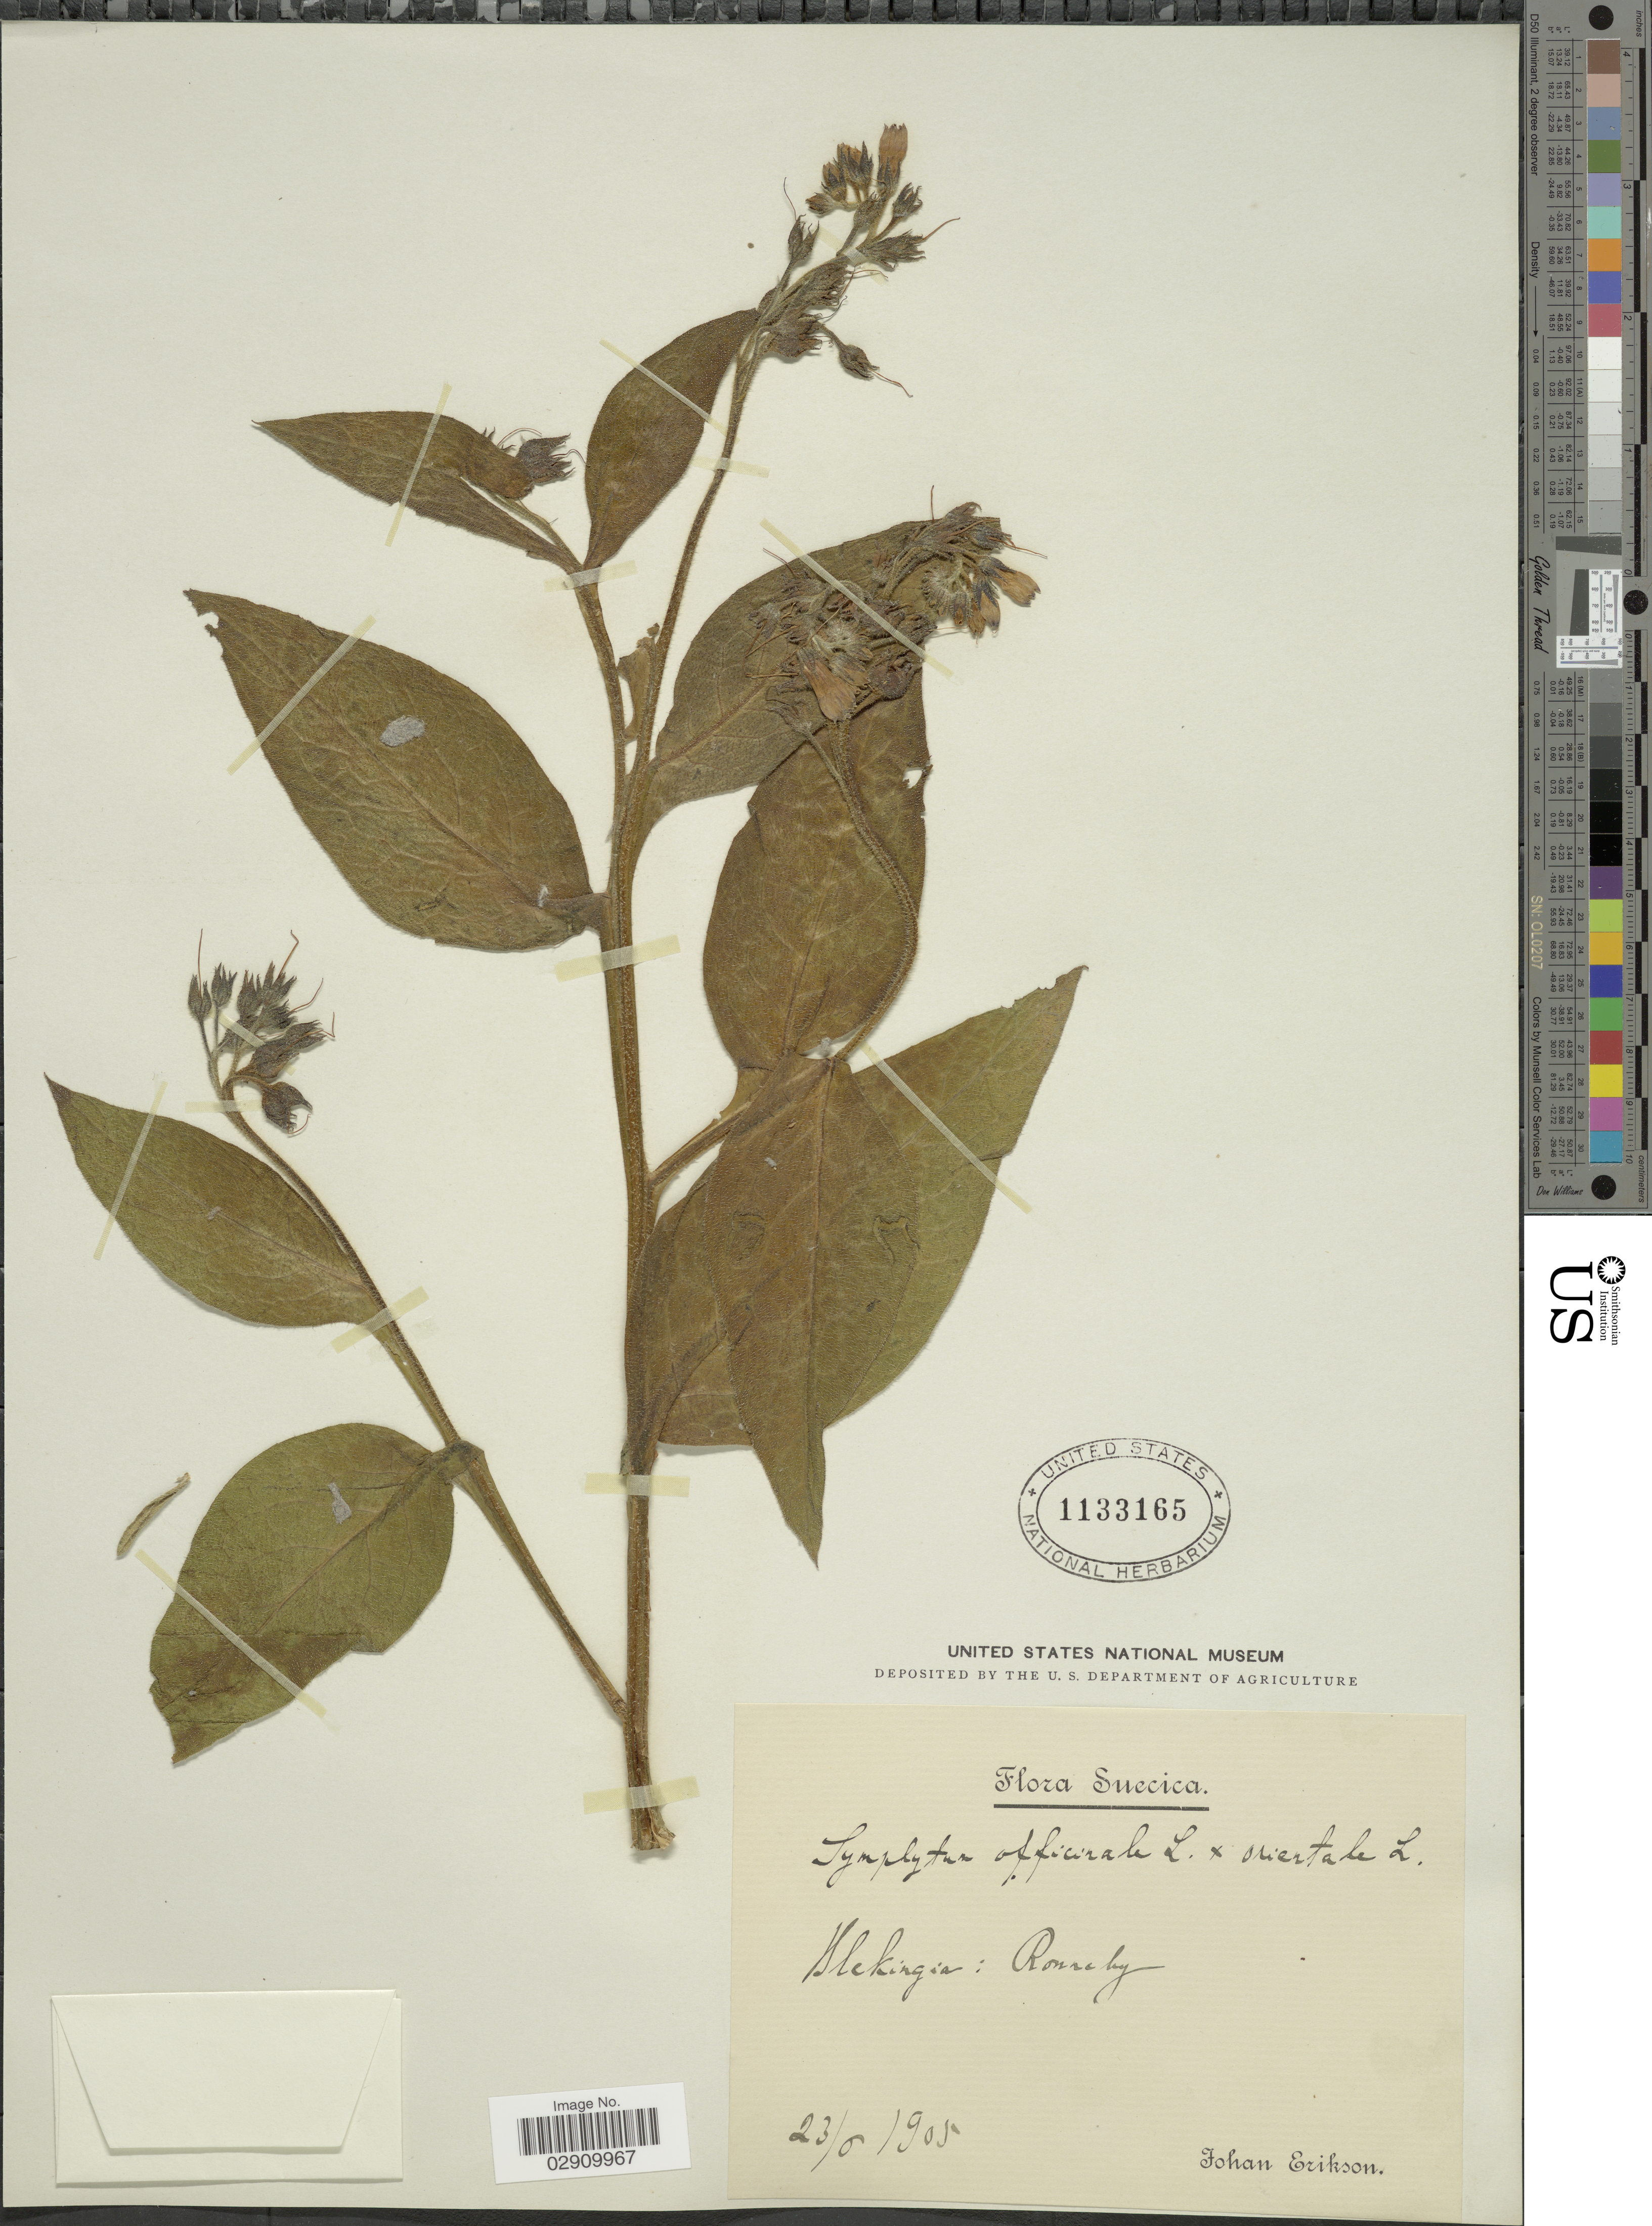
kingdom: Plantae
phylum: Tracheophyta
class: Magnoliopsida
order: Boraginales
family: Boraginaceae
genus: Symphytum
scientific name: Symphytum officinale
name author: L.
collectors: J. Erikson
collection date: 1905-06-23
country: Sweden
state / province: Blekinge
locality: Blekingia, Ronneby, Suecica.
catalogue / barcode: US 1133165